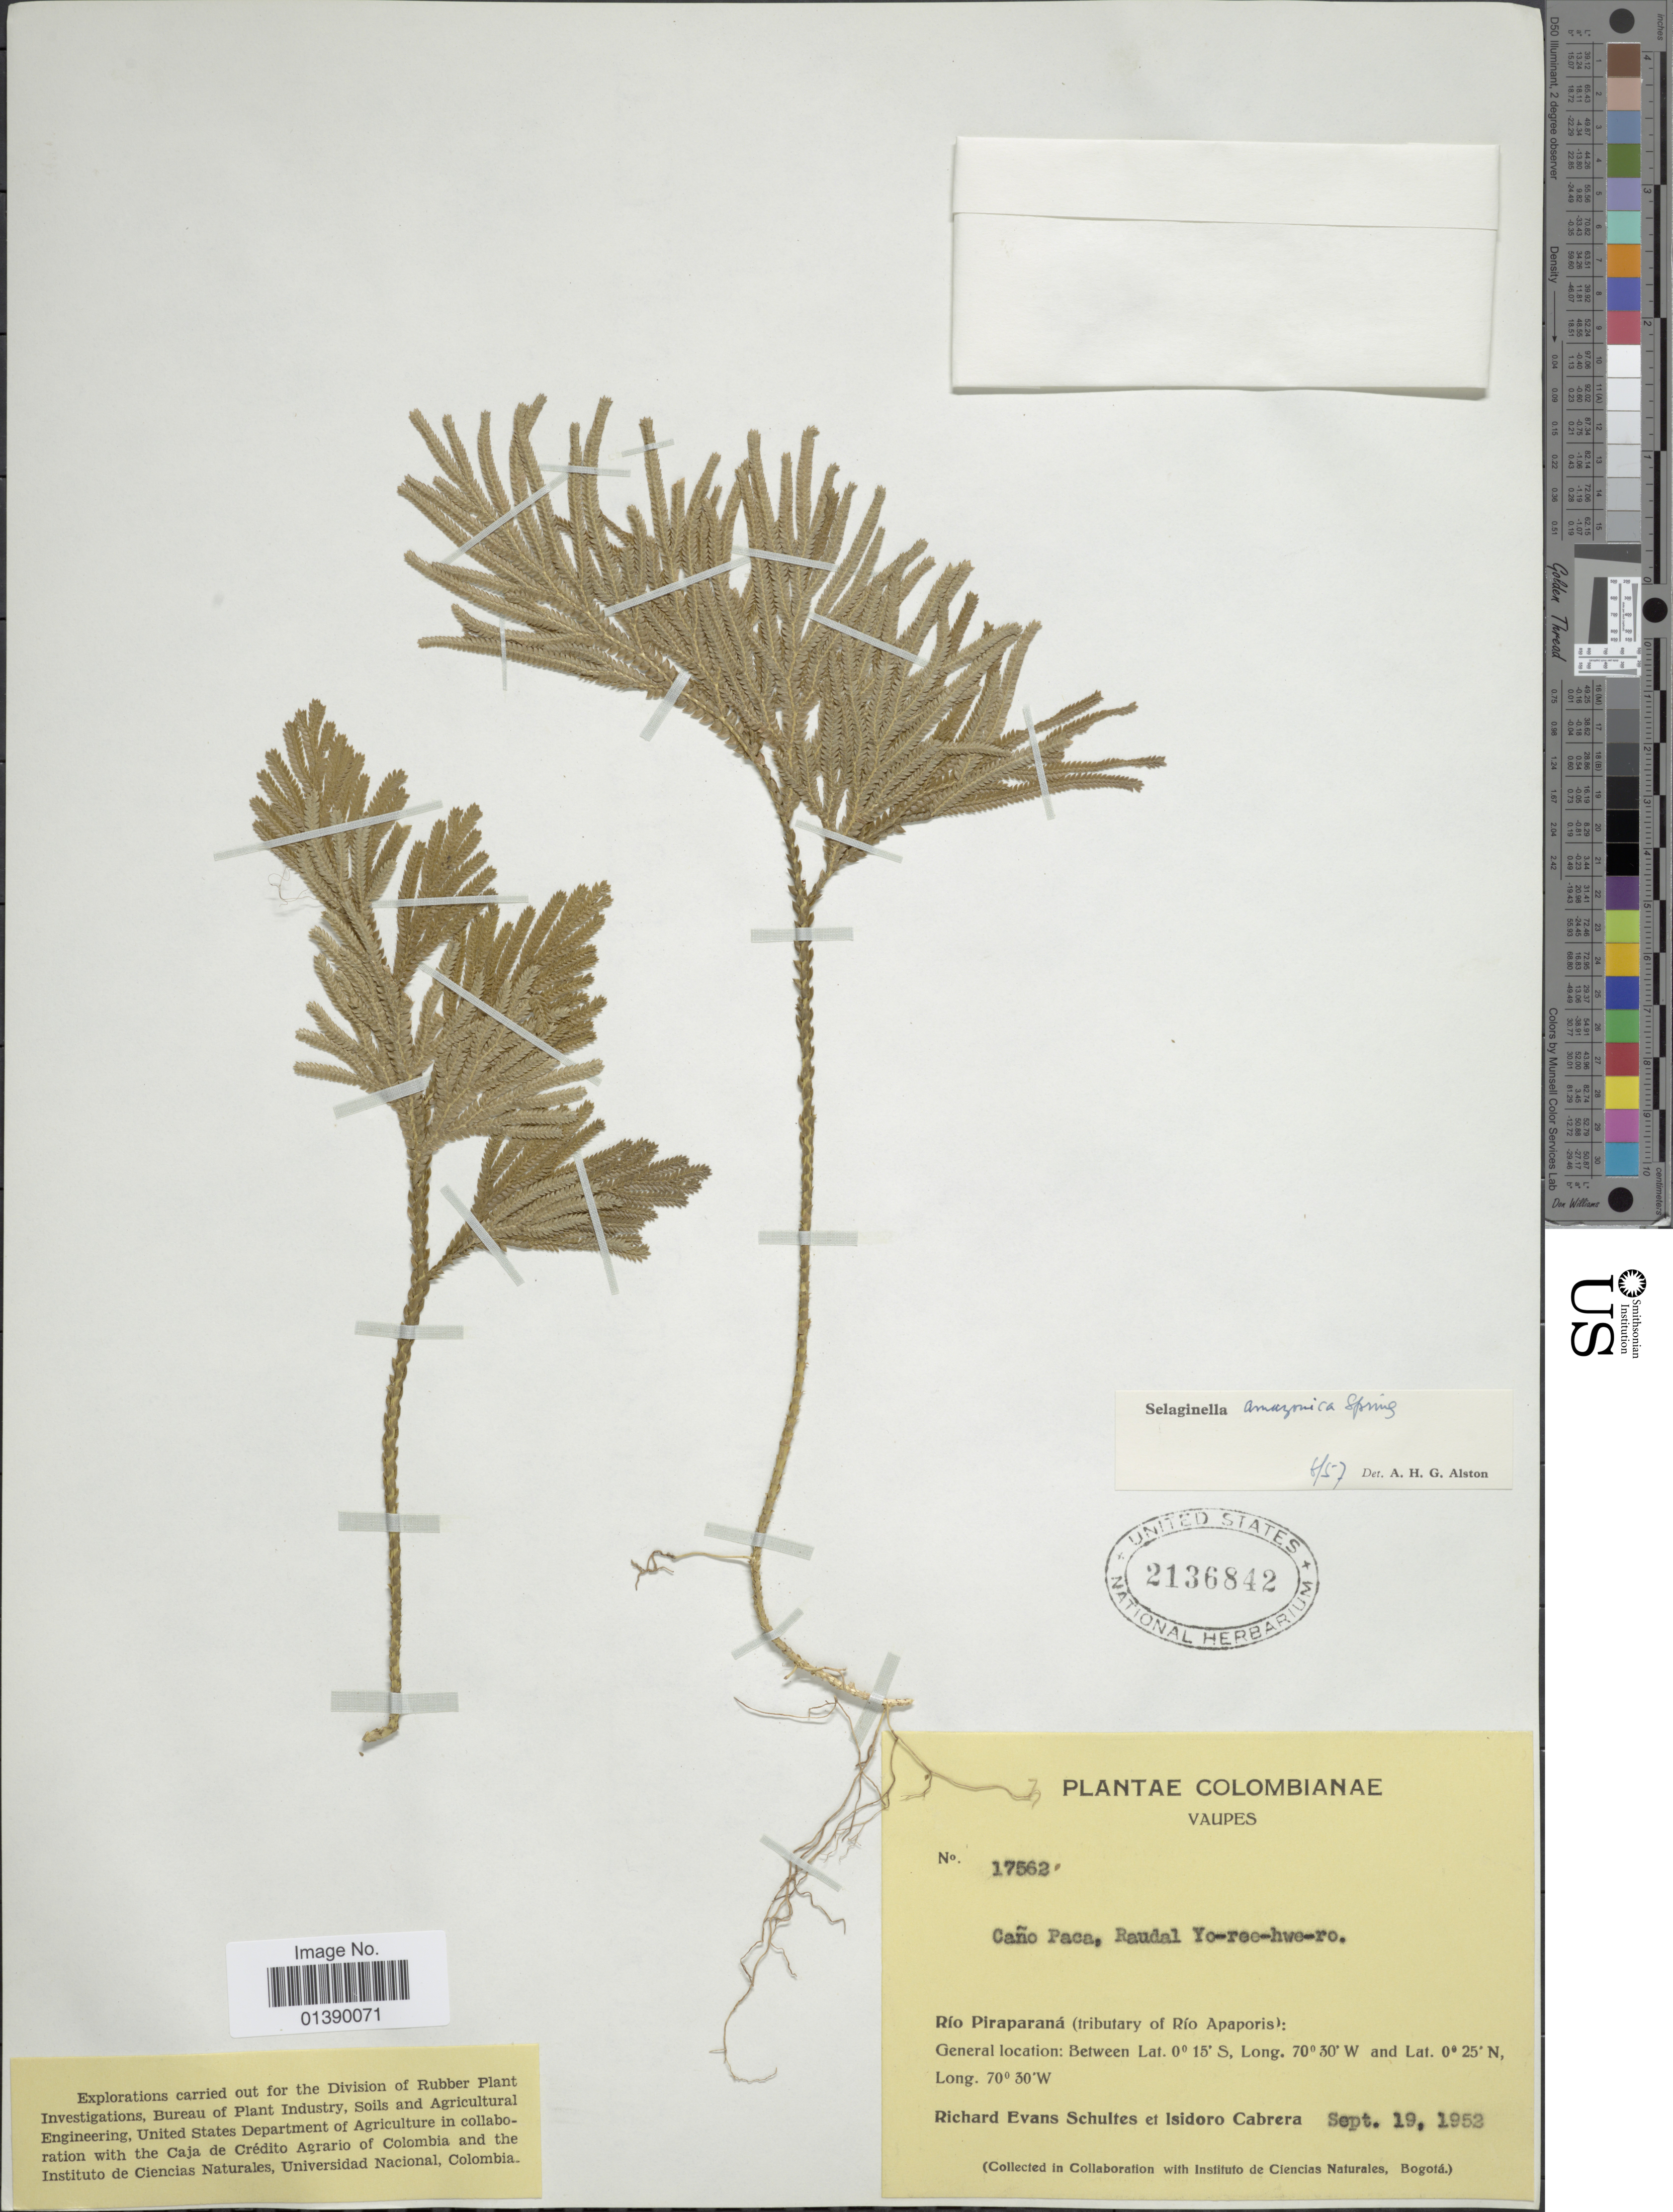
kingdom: Plantae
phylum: Tracheophyta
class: Lycopodiopsida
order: Selaginellales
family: Selaginellaceae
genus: Selaginella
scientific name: Selaginella amazonica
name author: Spring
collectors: R. E. Schultes & I. Cabrera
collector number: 17562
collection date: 1952-09-19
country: Colombia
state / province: Vaupés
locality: Caño paca, raudul Yo-ree-hwe-ro, Río Piraparaná (tributary of Río Apaporis)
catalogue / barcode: US 2136842